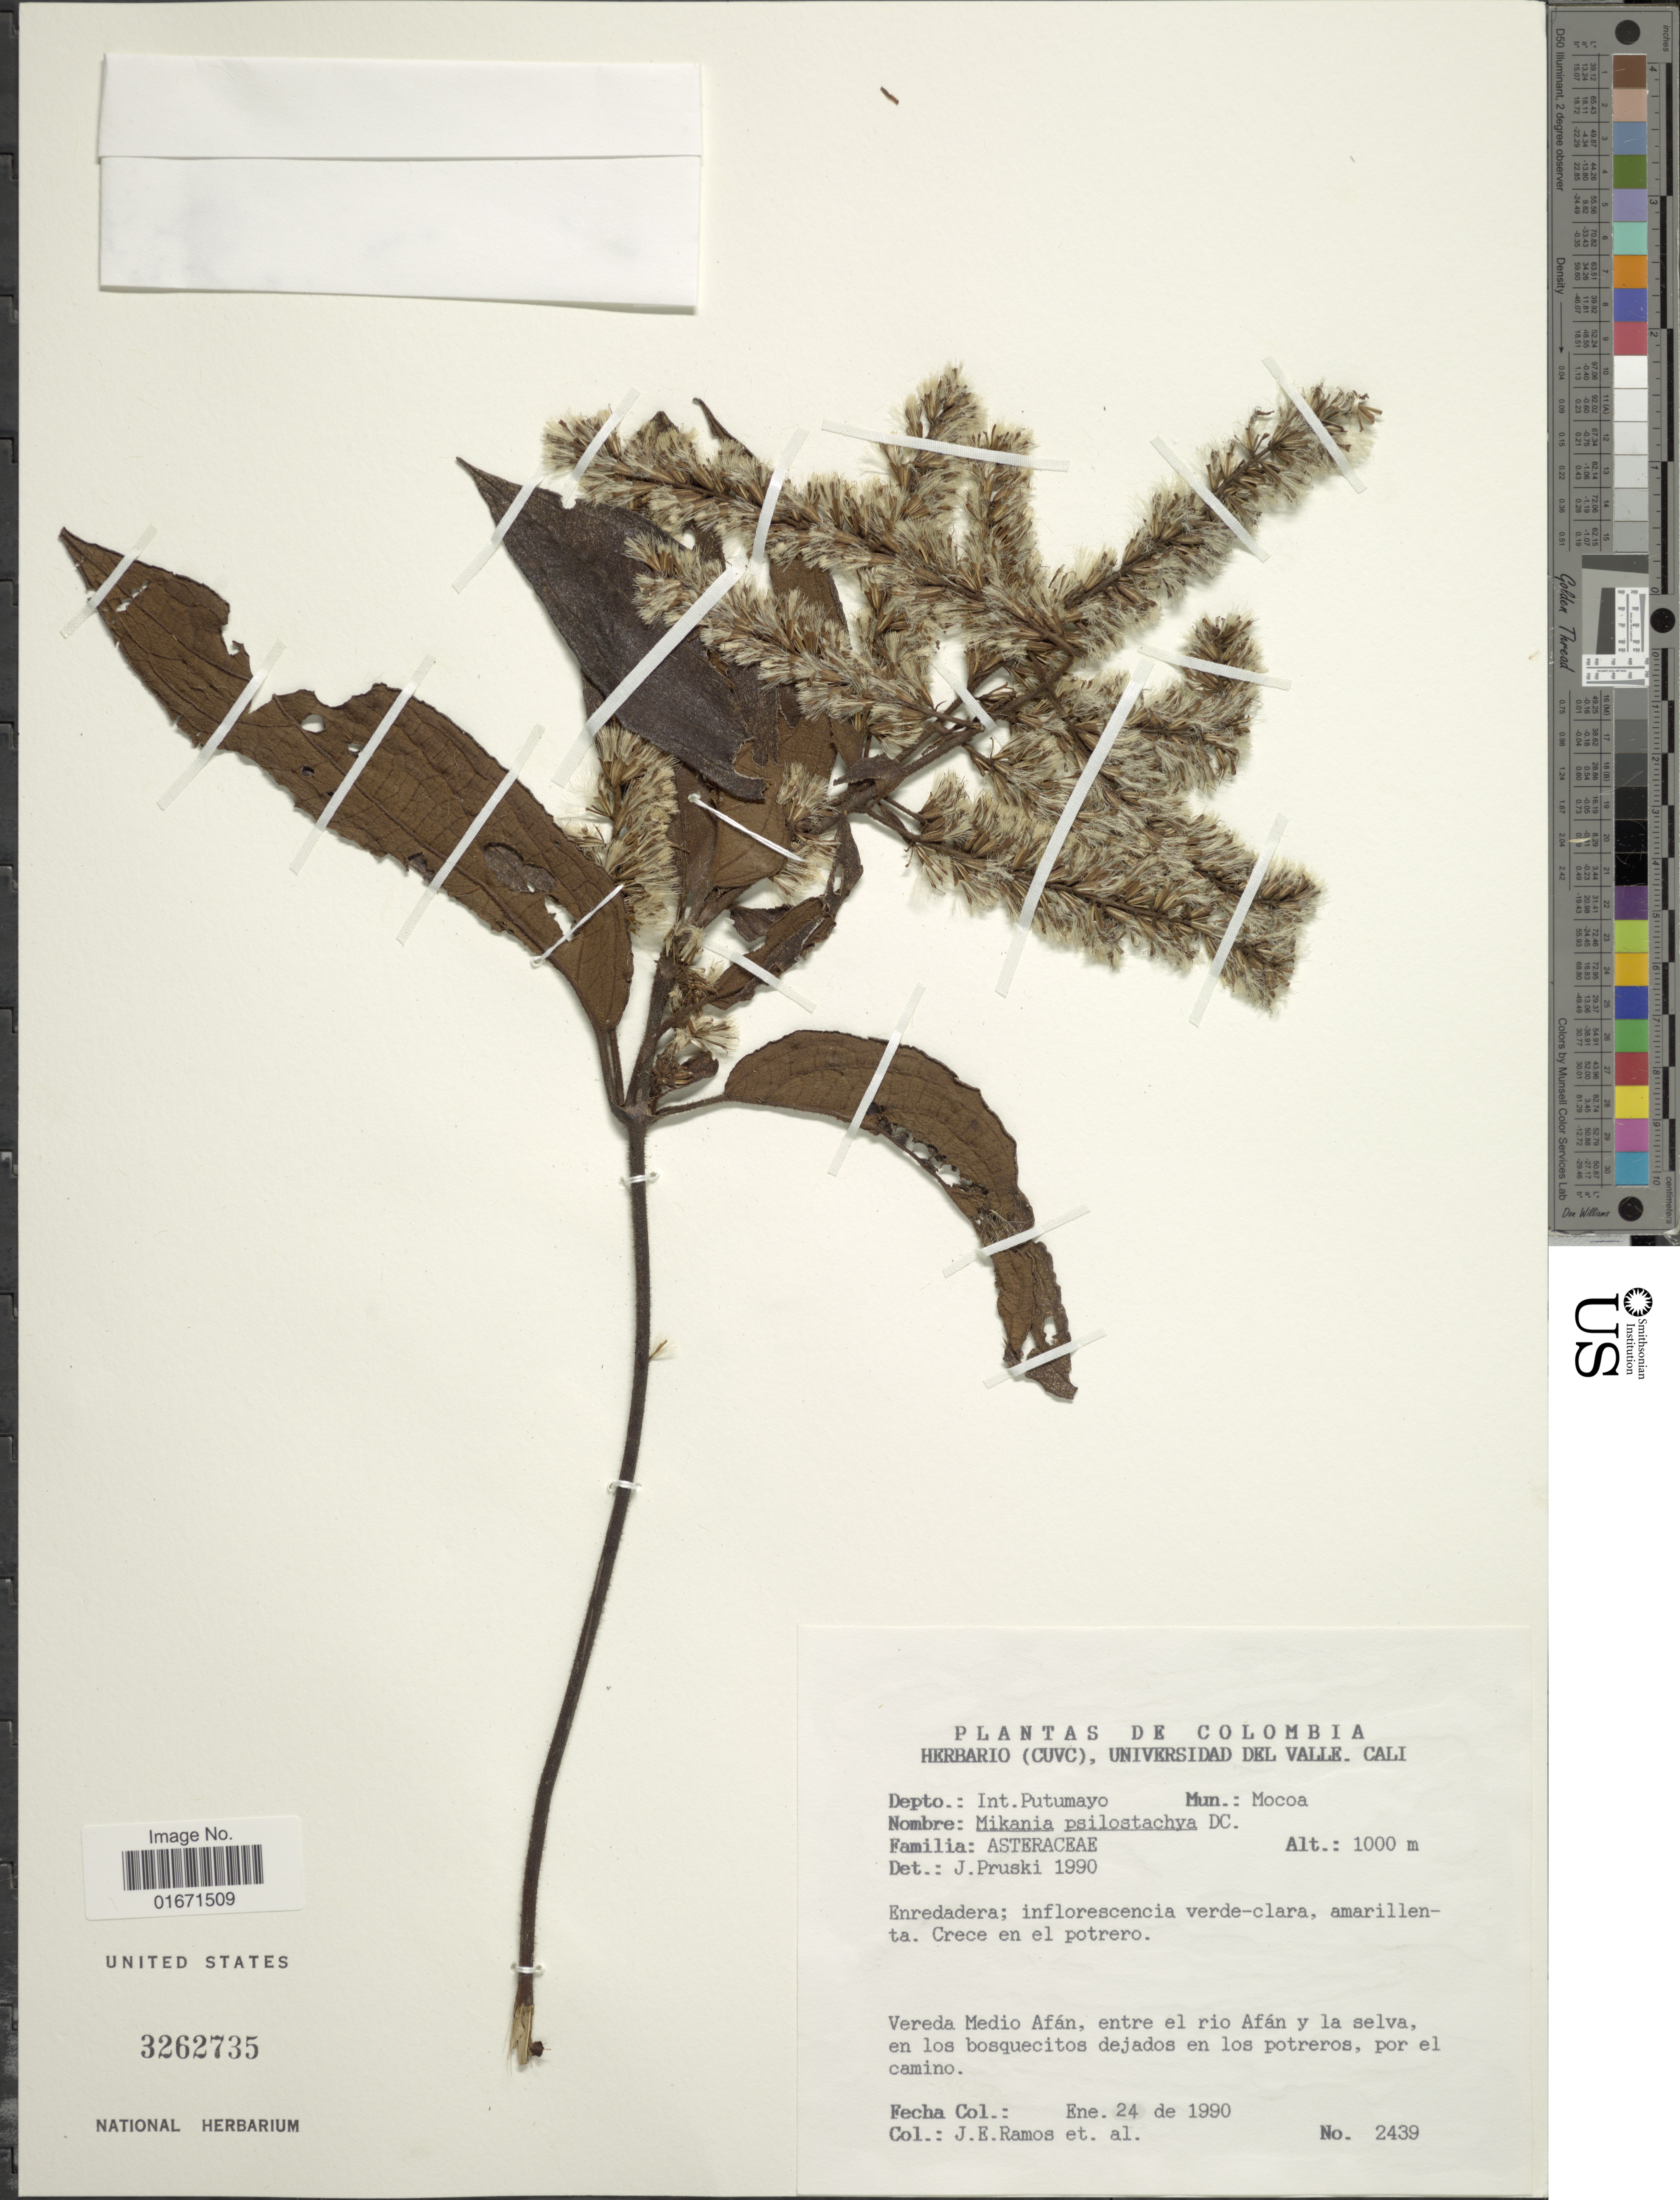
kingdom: Plantae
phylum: Tracheophyta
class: Magnoliopsida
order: Asterales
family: Asteraceae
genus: Mikania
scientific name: Mikania psilostachya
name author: DC.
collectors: J. E. Ramos & et al.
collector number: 2439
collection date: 1990-01-24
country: Colombia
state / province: Putumayo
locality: Depto.: Int. Putumayo. Mun.: Mocoa. Vereda Medio Afán, entre el rio Afán y la selva, en los bosquecitos dejados en los potreros, por el camino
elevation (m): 1000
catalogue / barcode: US 3262735